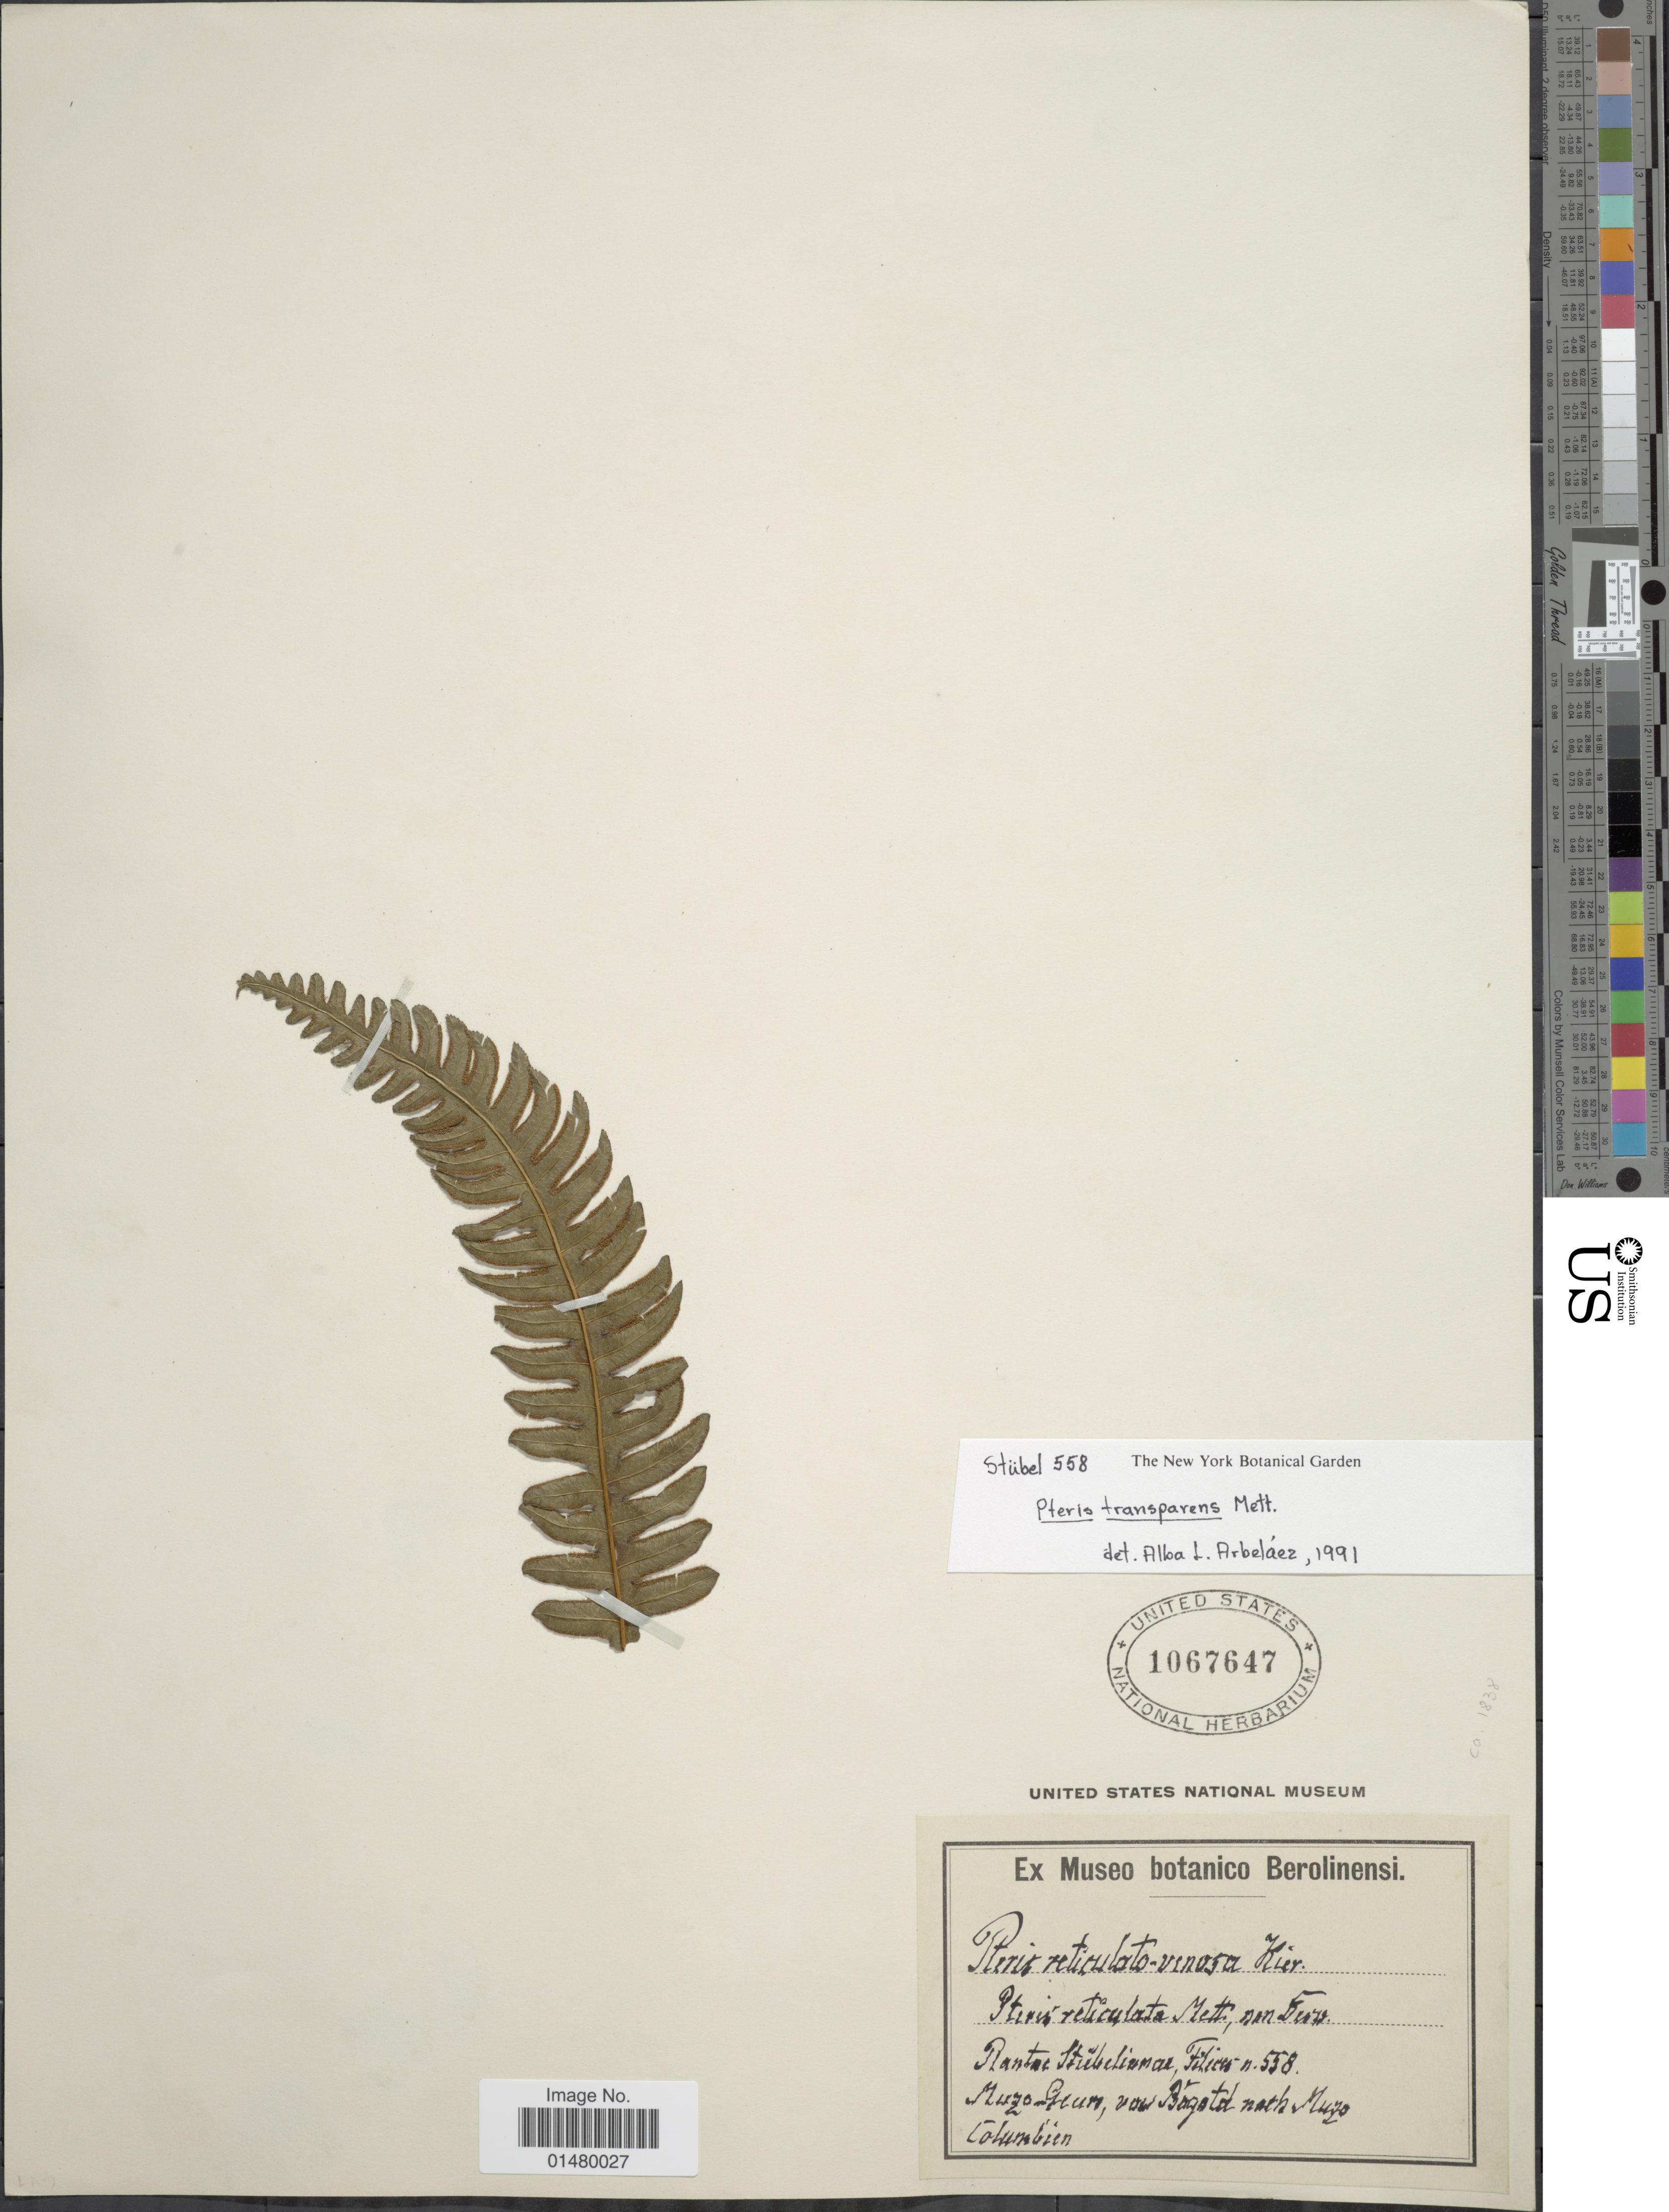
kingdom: Plantae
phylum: Tracheophyta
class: Polypodiopsida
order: Polypodiales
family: Pteridaceae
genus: Pteris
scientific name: Pteris transparens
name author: Mett.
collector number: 558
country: Colombia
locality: From Bogota to Muzo.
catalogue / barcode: US 1067647